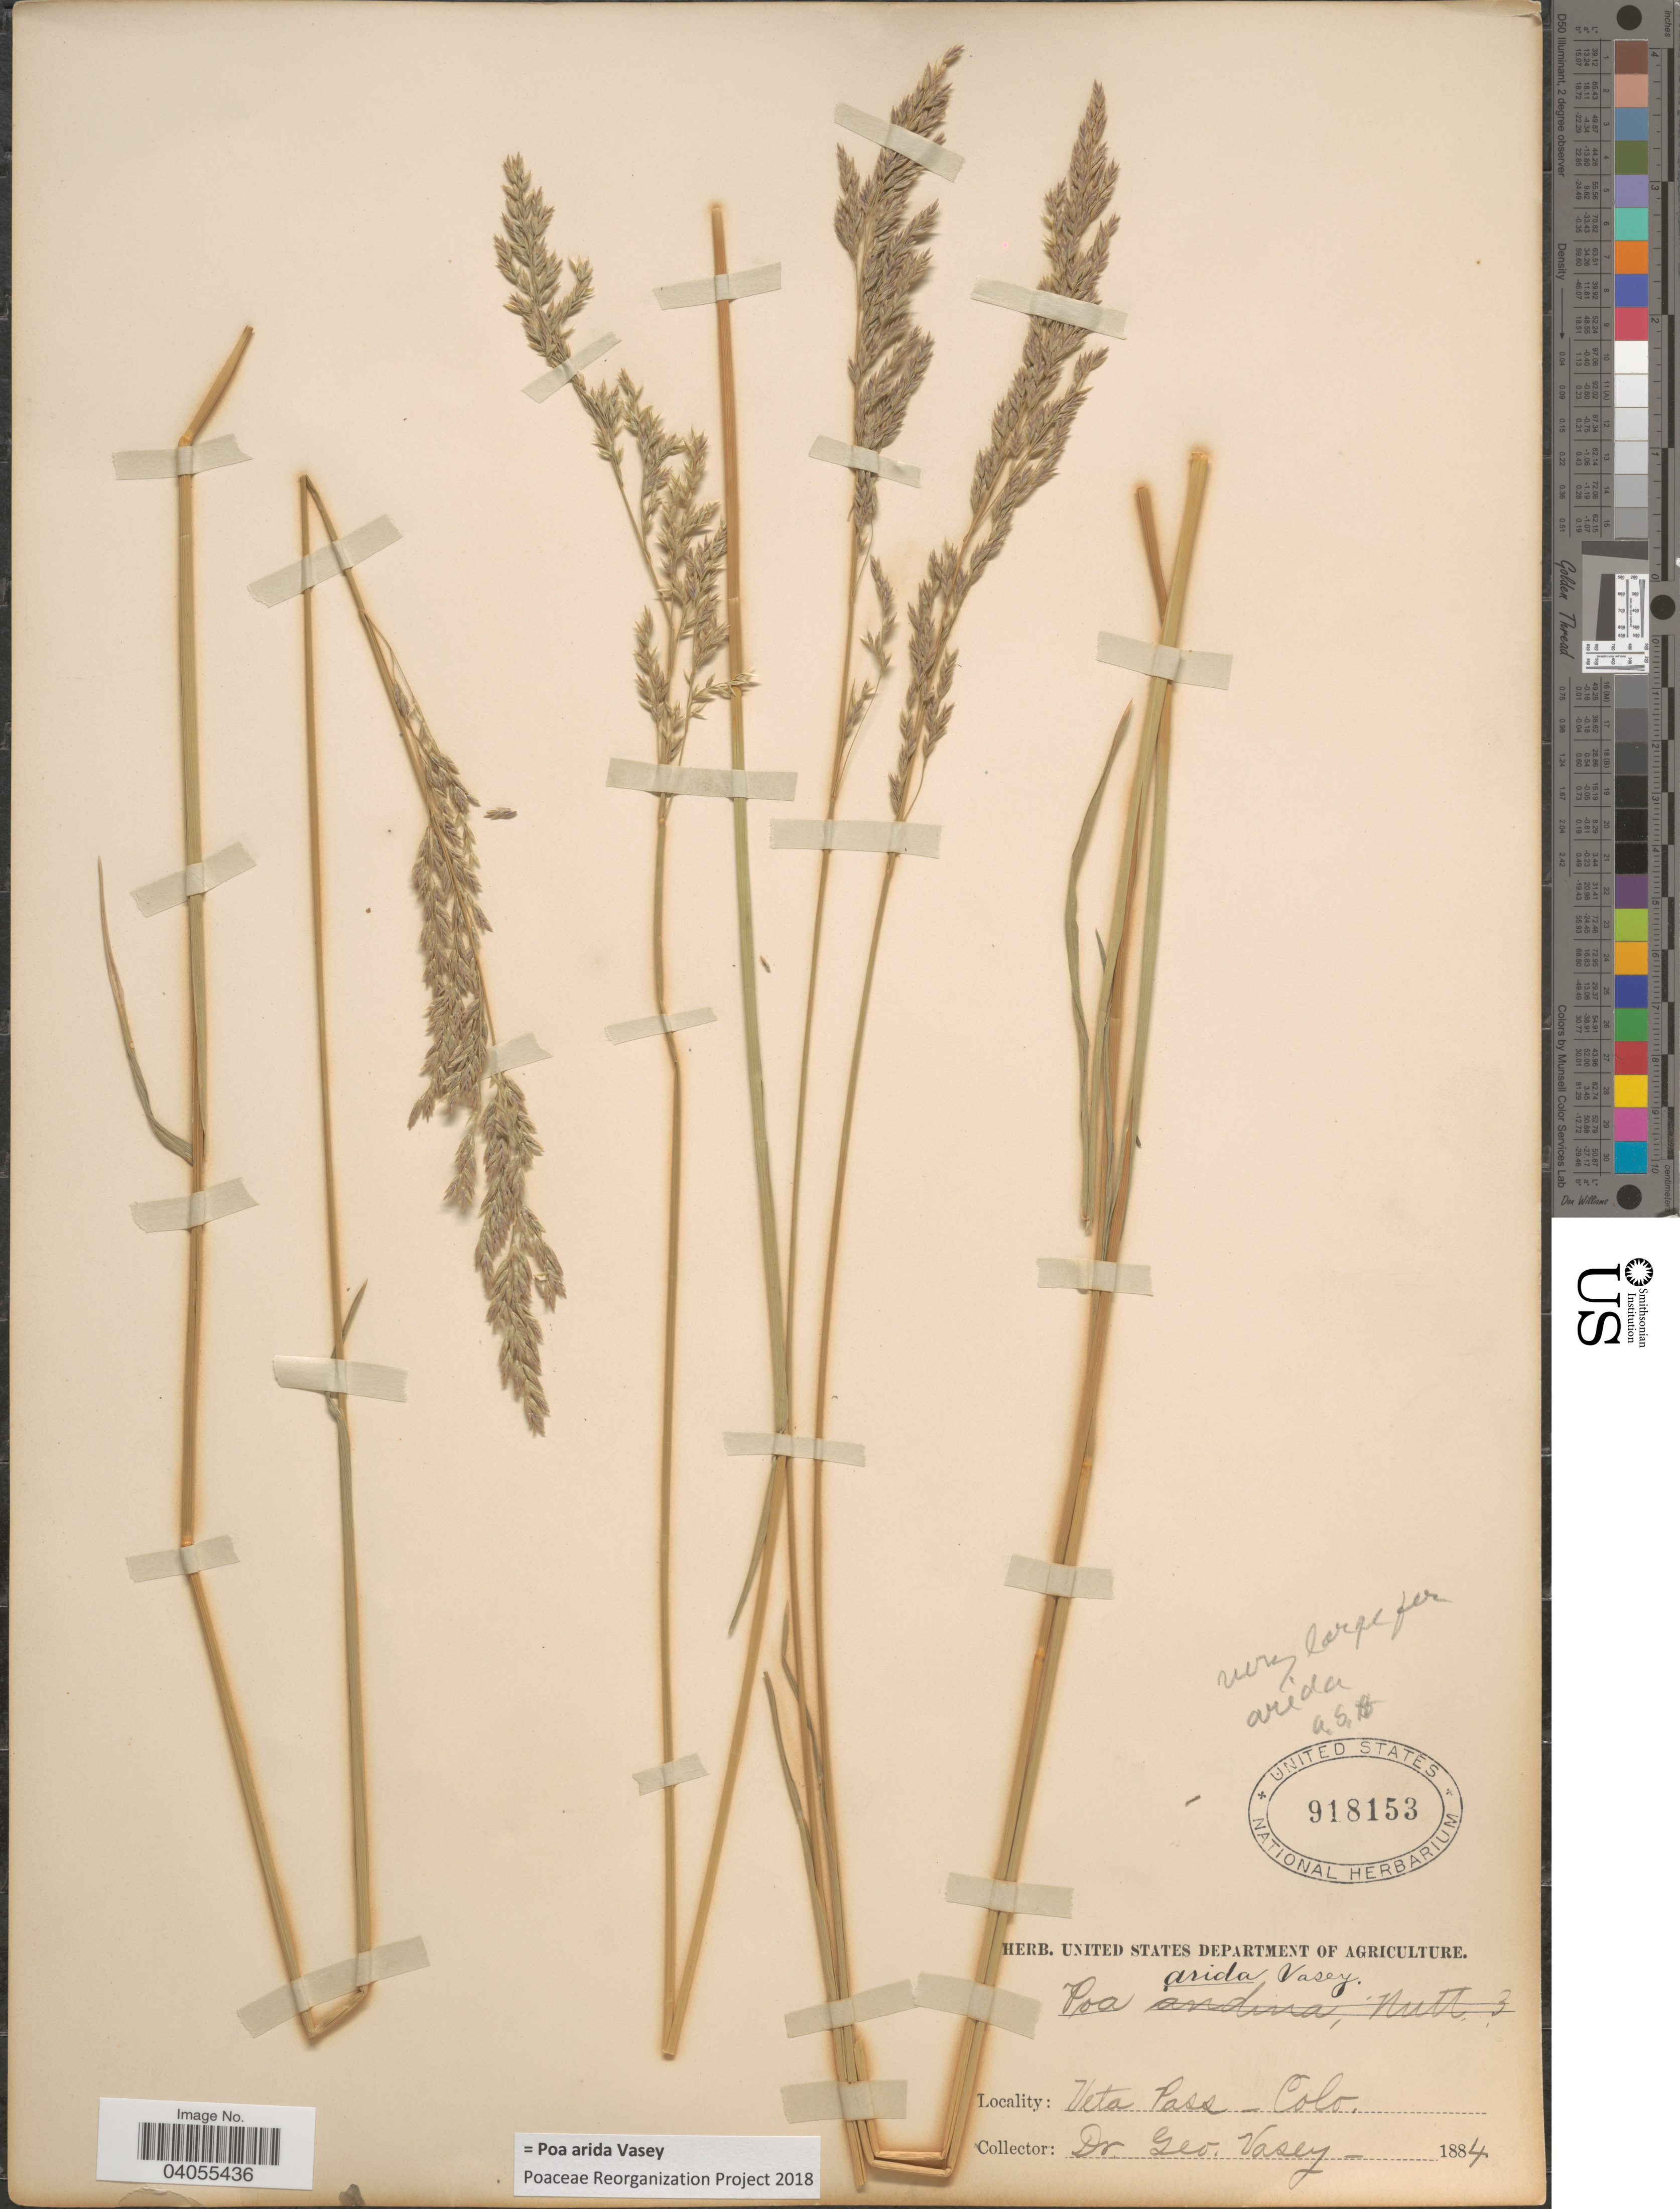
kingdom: Plantae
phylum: Tracheophyta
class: Liliopsida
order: Poales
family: Poaceae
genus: Poa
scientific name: Poa arida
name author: Vasey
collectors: G. Vasey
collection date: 1884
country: United States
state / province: Colorado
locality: Veta Pass.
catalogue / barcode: US 918153